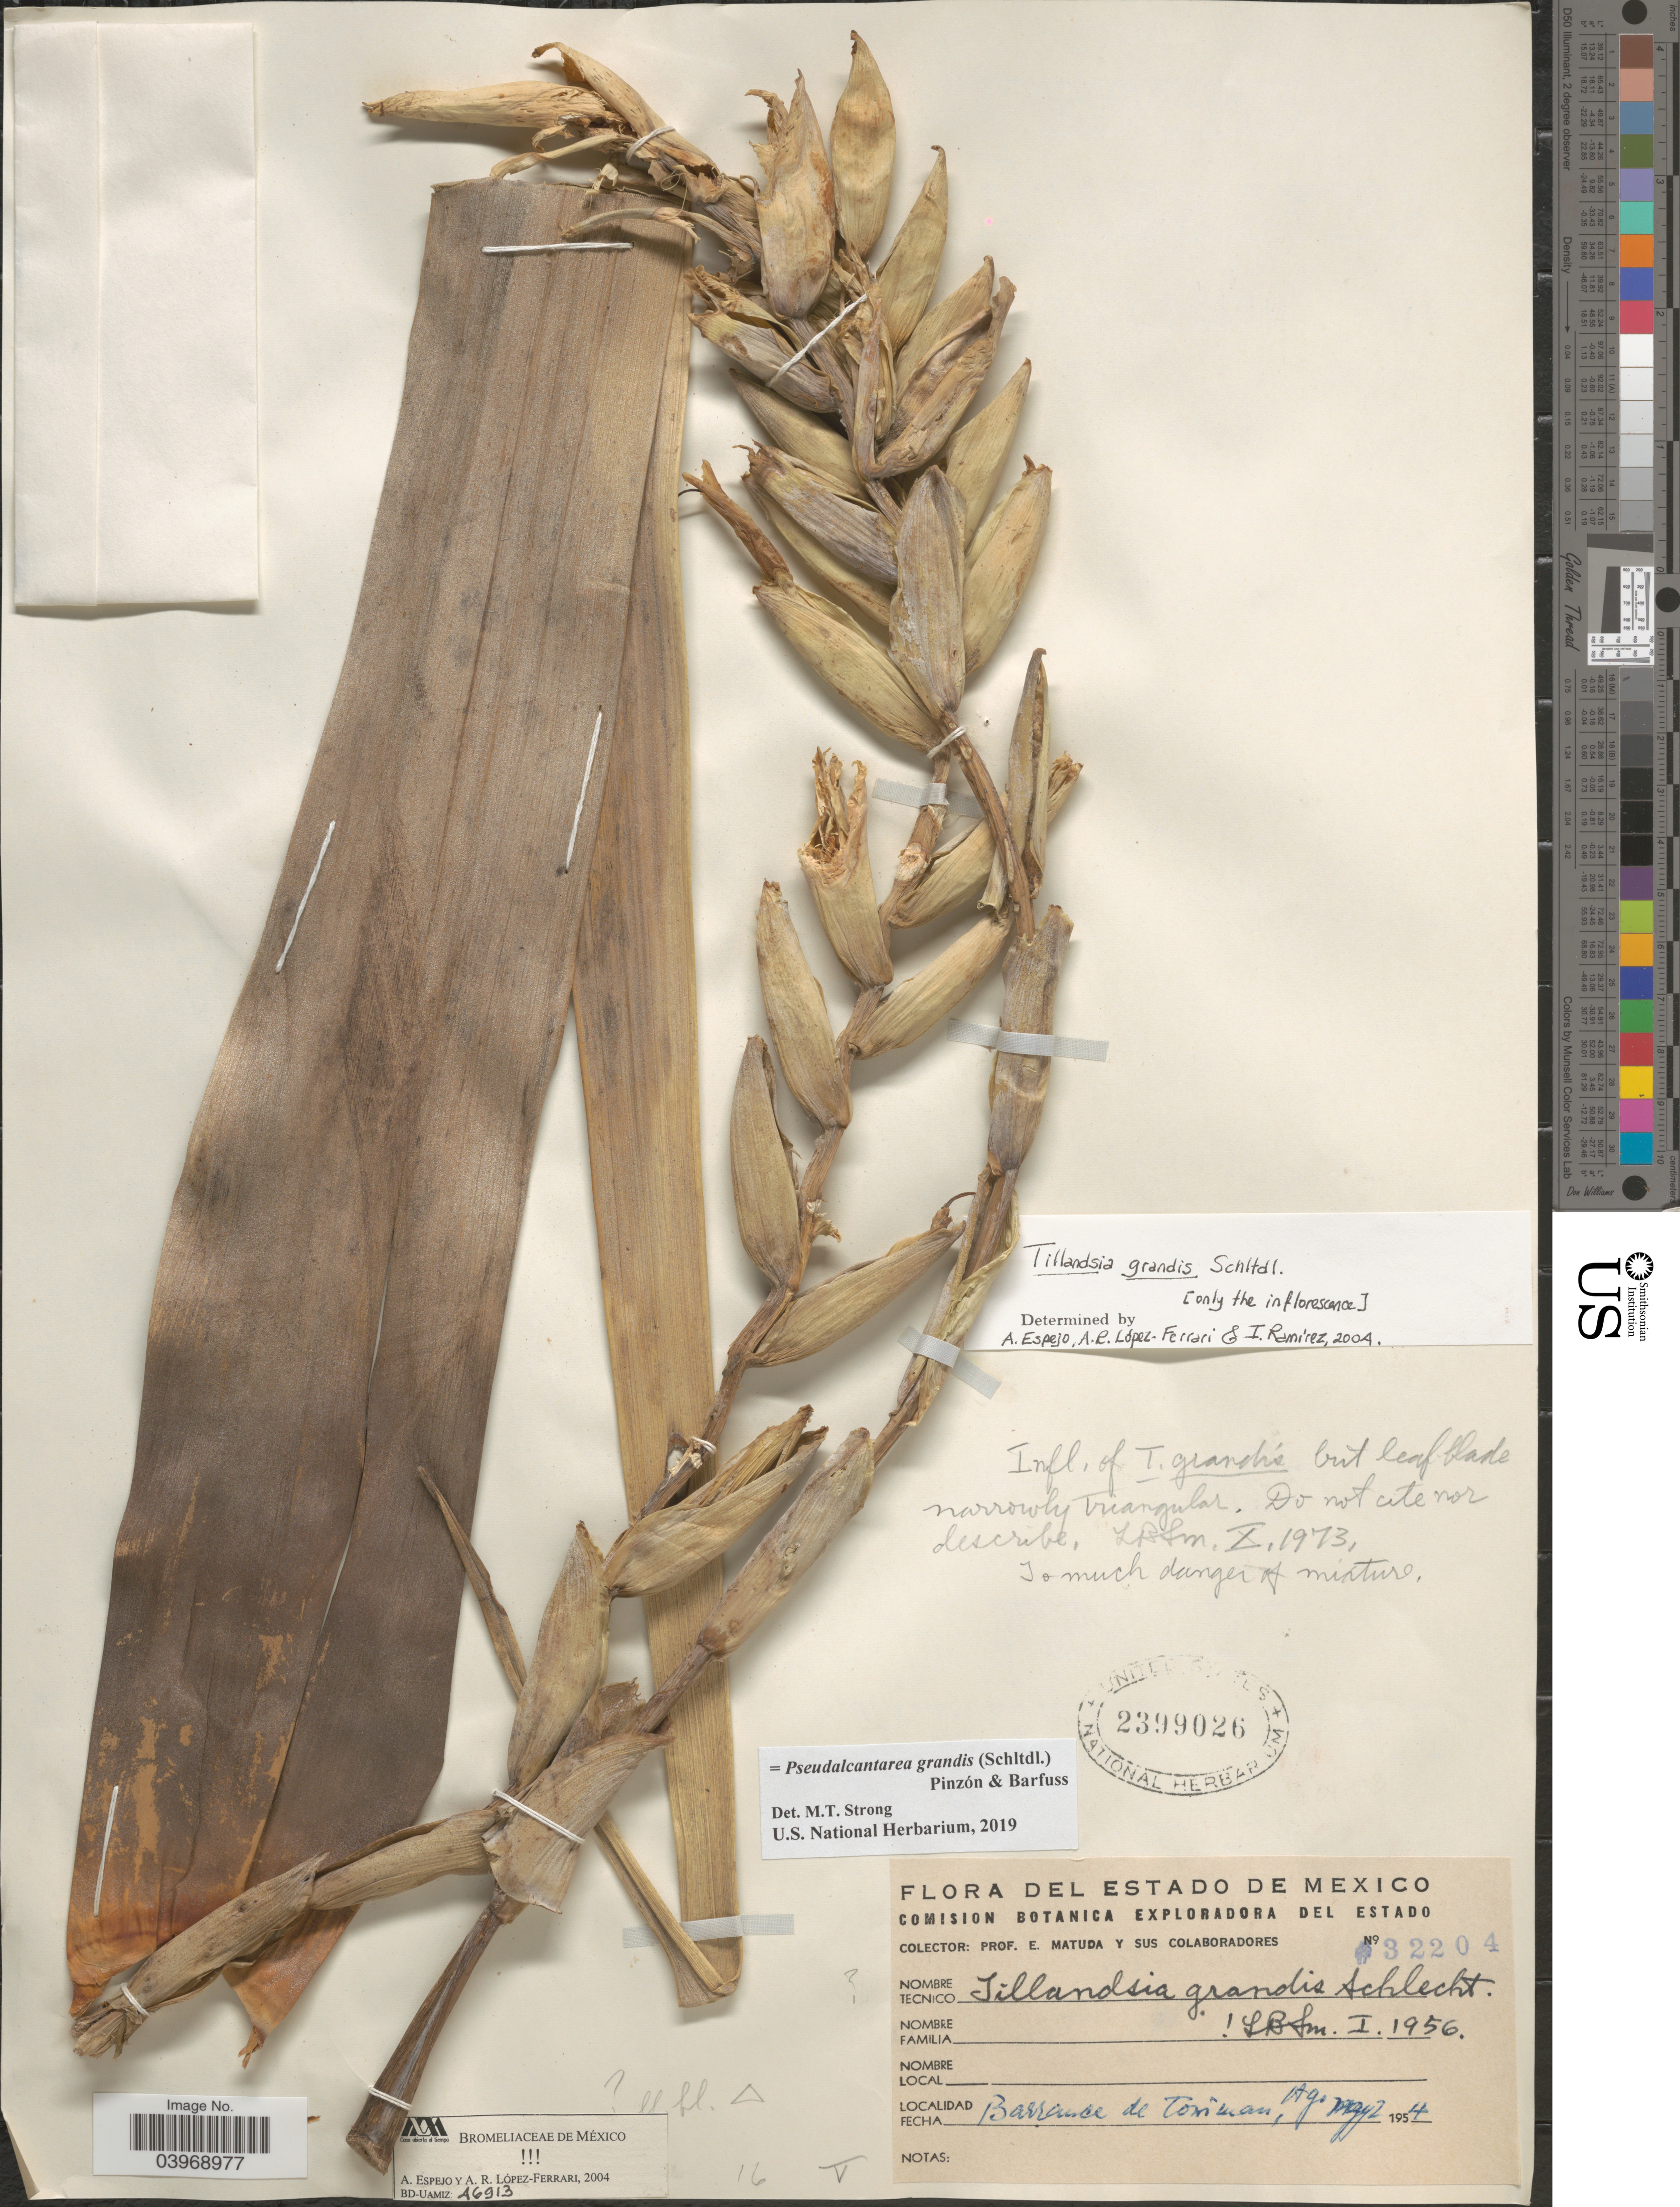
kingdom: Plantae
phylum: Tracheophyta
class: Liliopsida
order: Poales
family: Bromeliaceae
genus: Pseudalcantarea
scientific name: Pseudalcantarea grandis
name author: (Schltdl.) Pinzón & Barfuss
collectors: E. Matuda & Sus Colaboradores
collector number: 32204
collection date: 1954-08-02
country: Mexico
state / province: México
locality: Barranca de Towiman. [interpreted]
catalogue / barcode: US 2399026